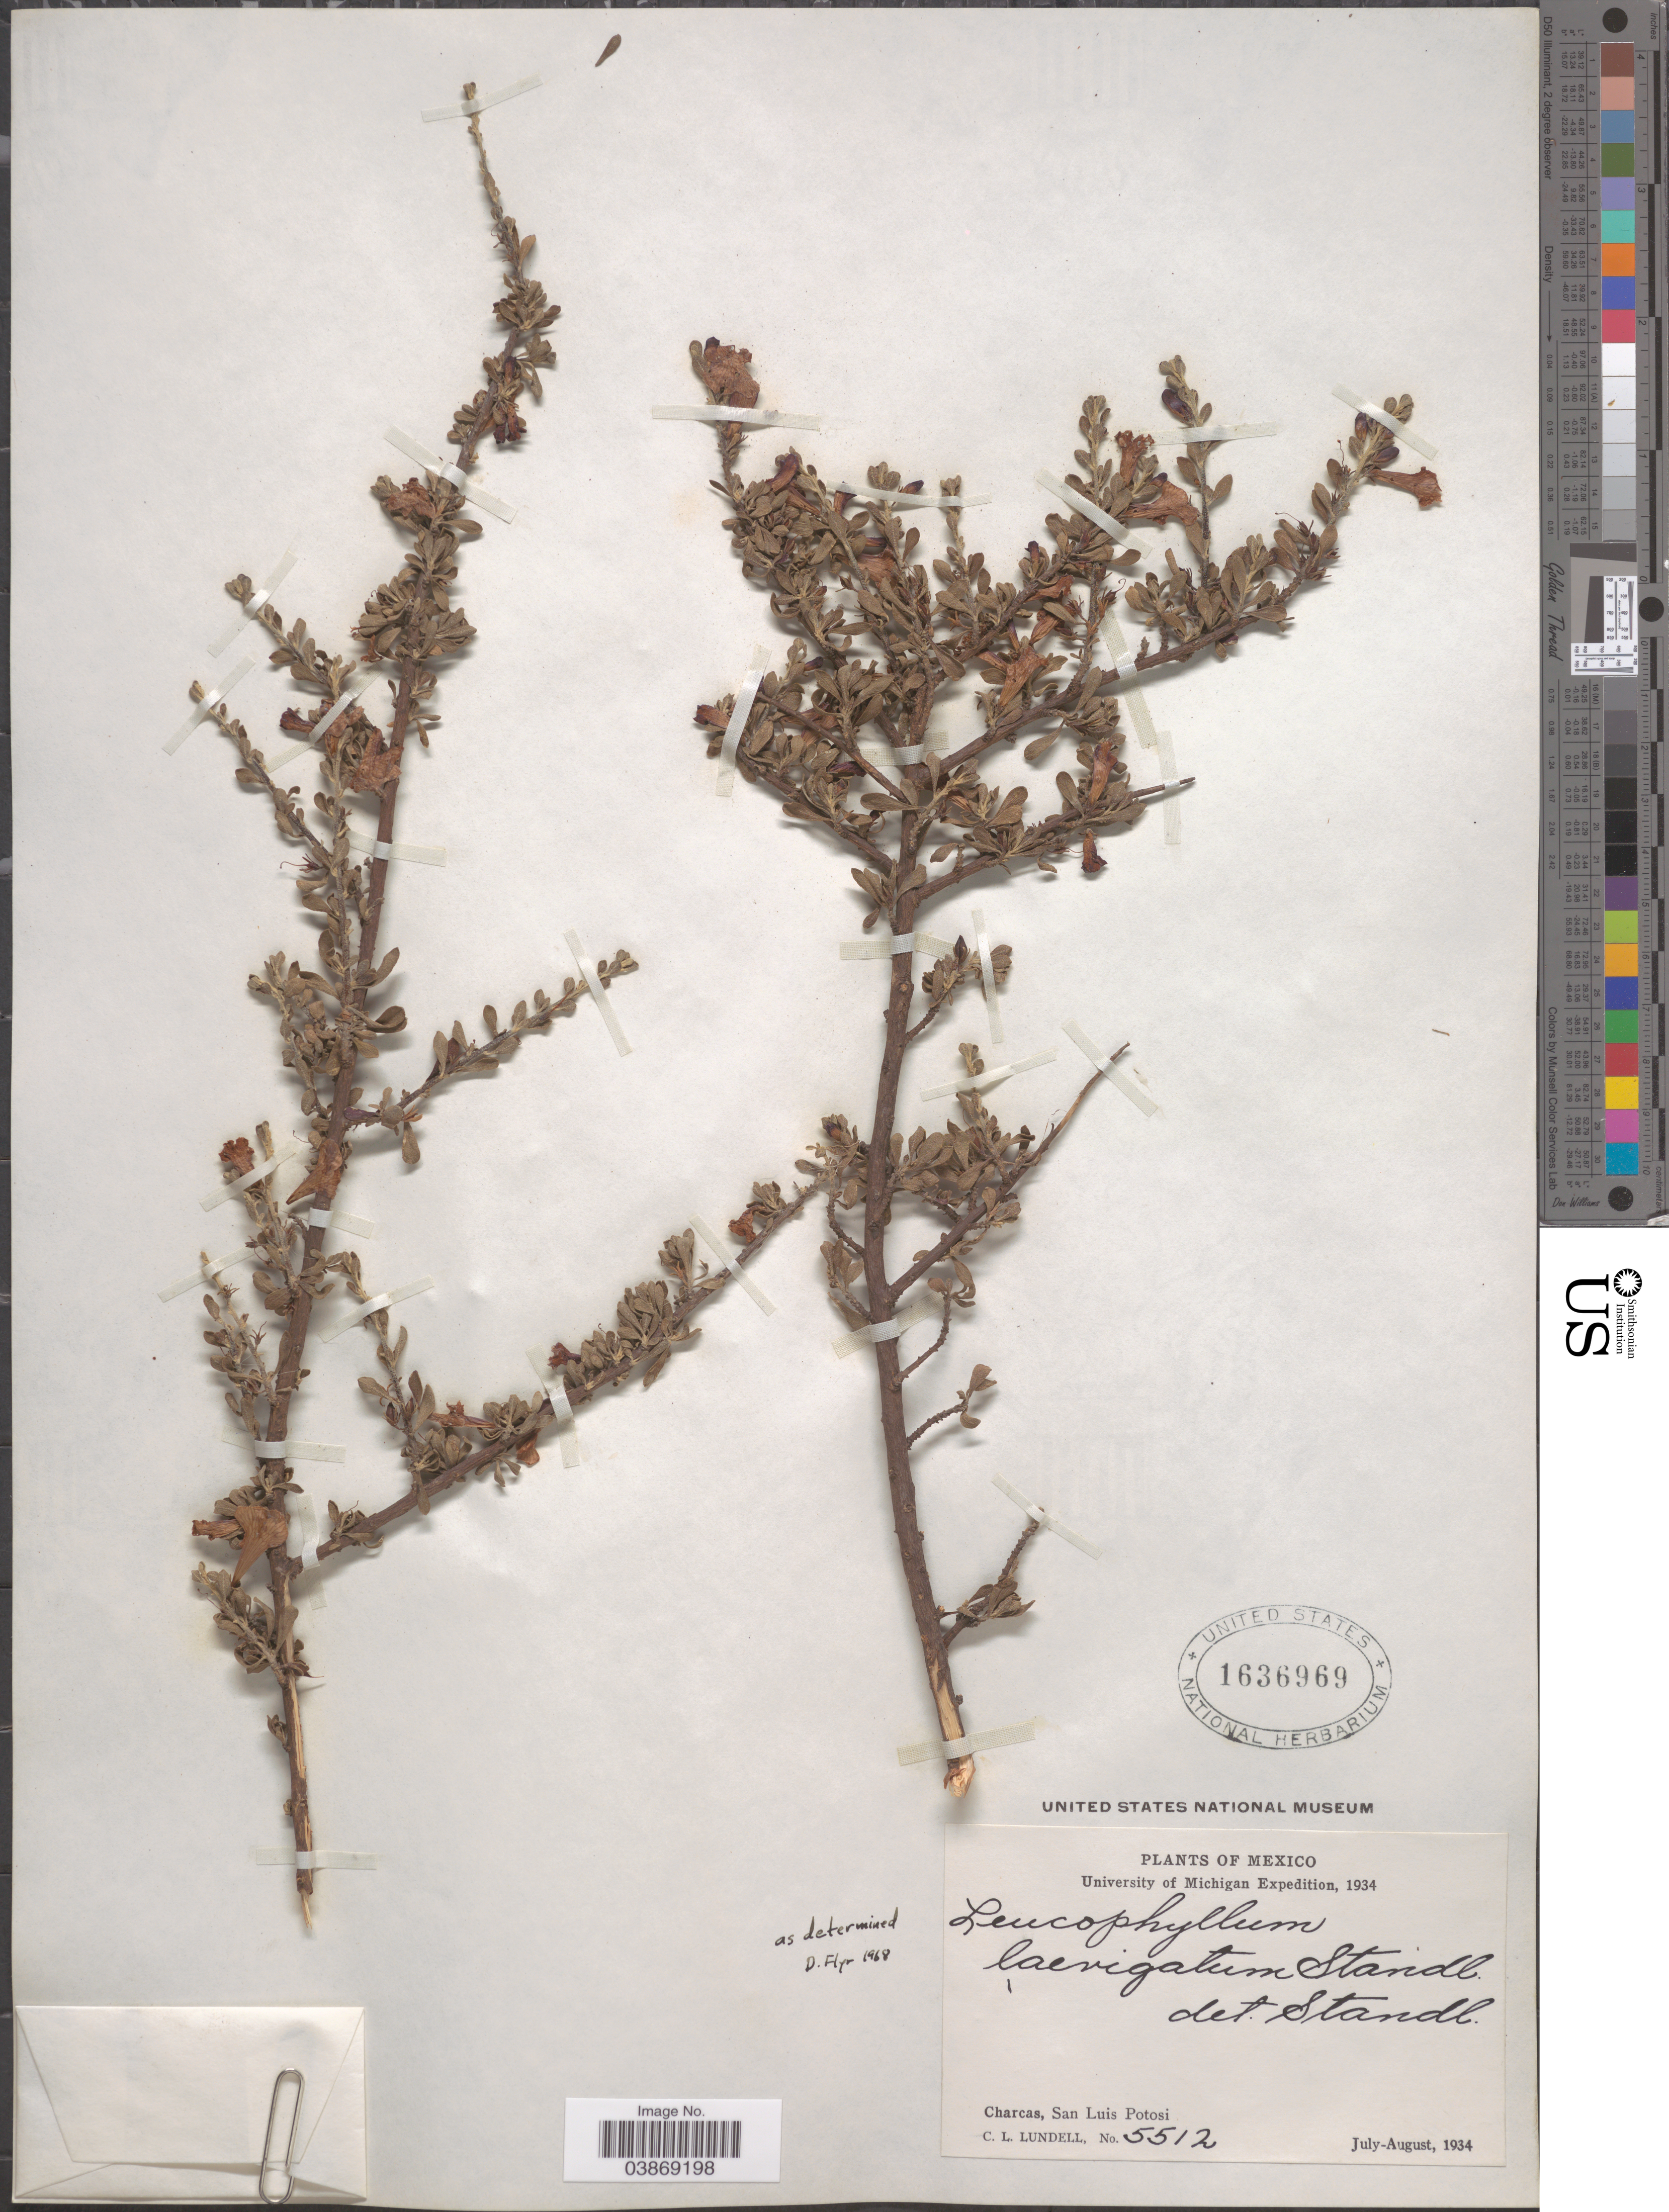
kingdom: Plantae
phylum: Tracheophyta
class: Magnoliopsida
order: Lamiales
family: Scrophulariaceae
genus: Leucophyllum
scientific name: Leucophyllum laevigatum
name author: Standl.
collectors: C. L. Lundell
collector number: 5512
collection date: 1934-07/1934-08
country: Mexico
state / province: San Luis Potosí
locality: Charcas.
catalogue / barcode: US 1636969